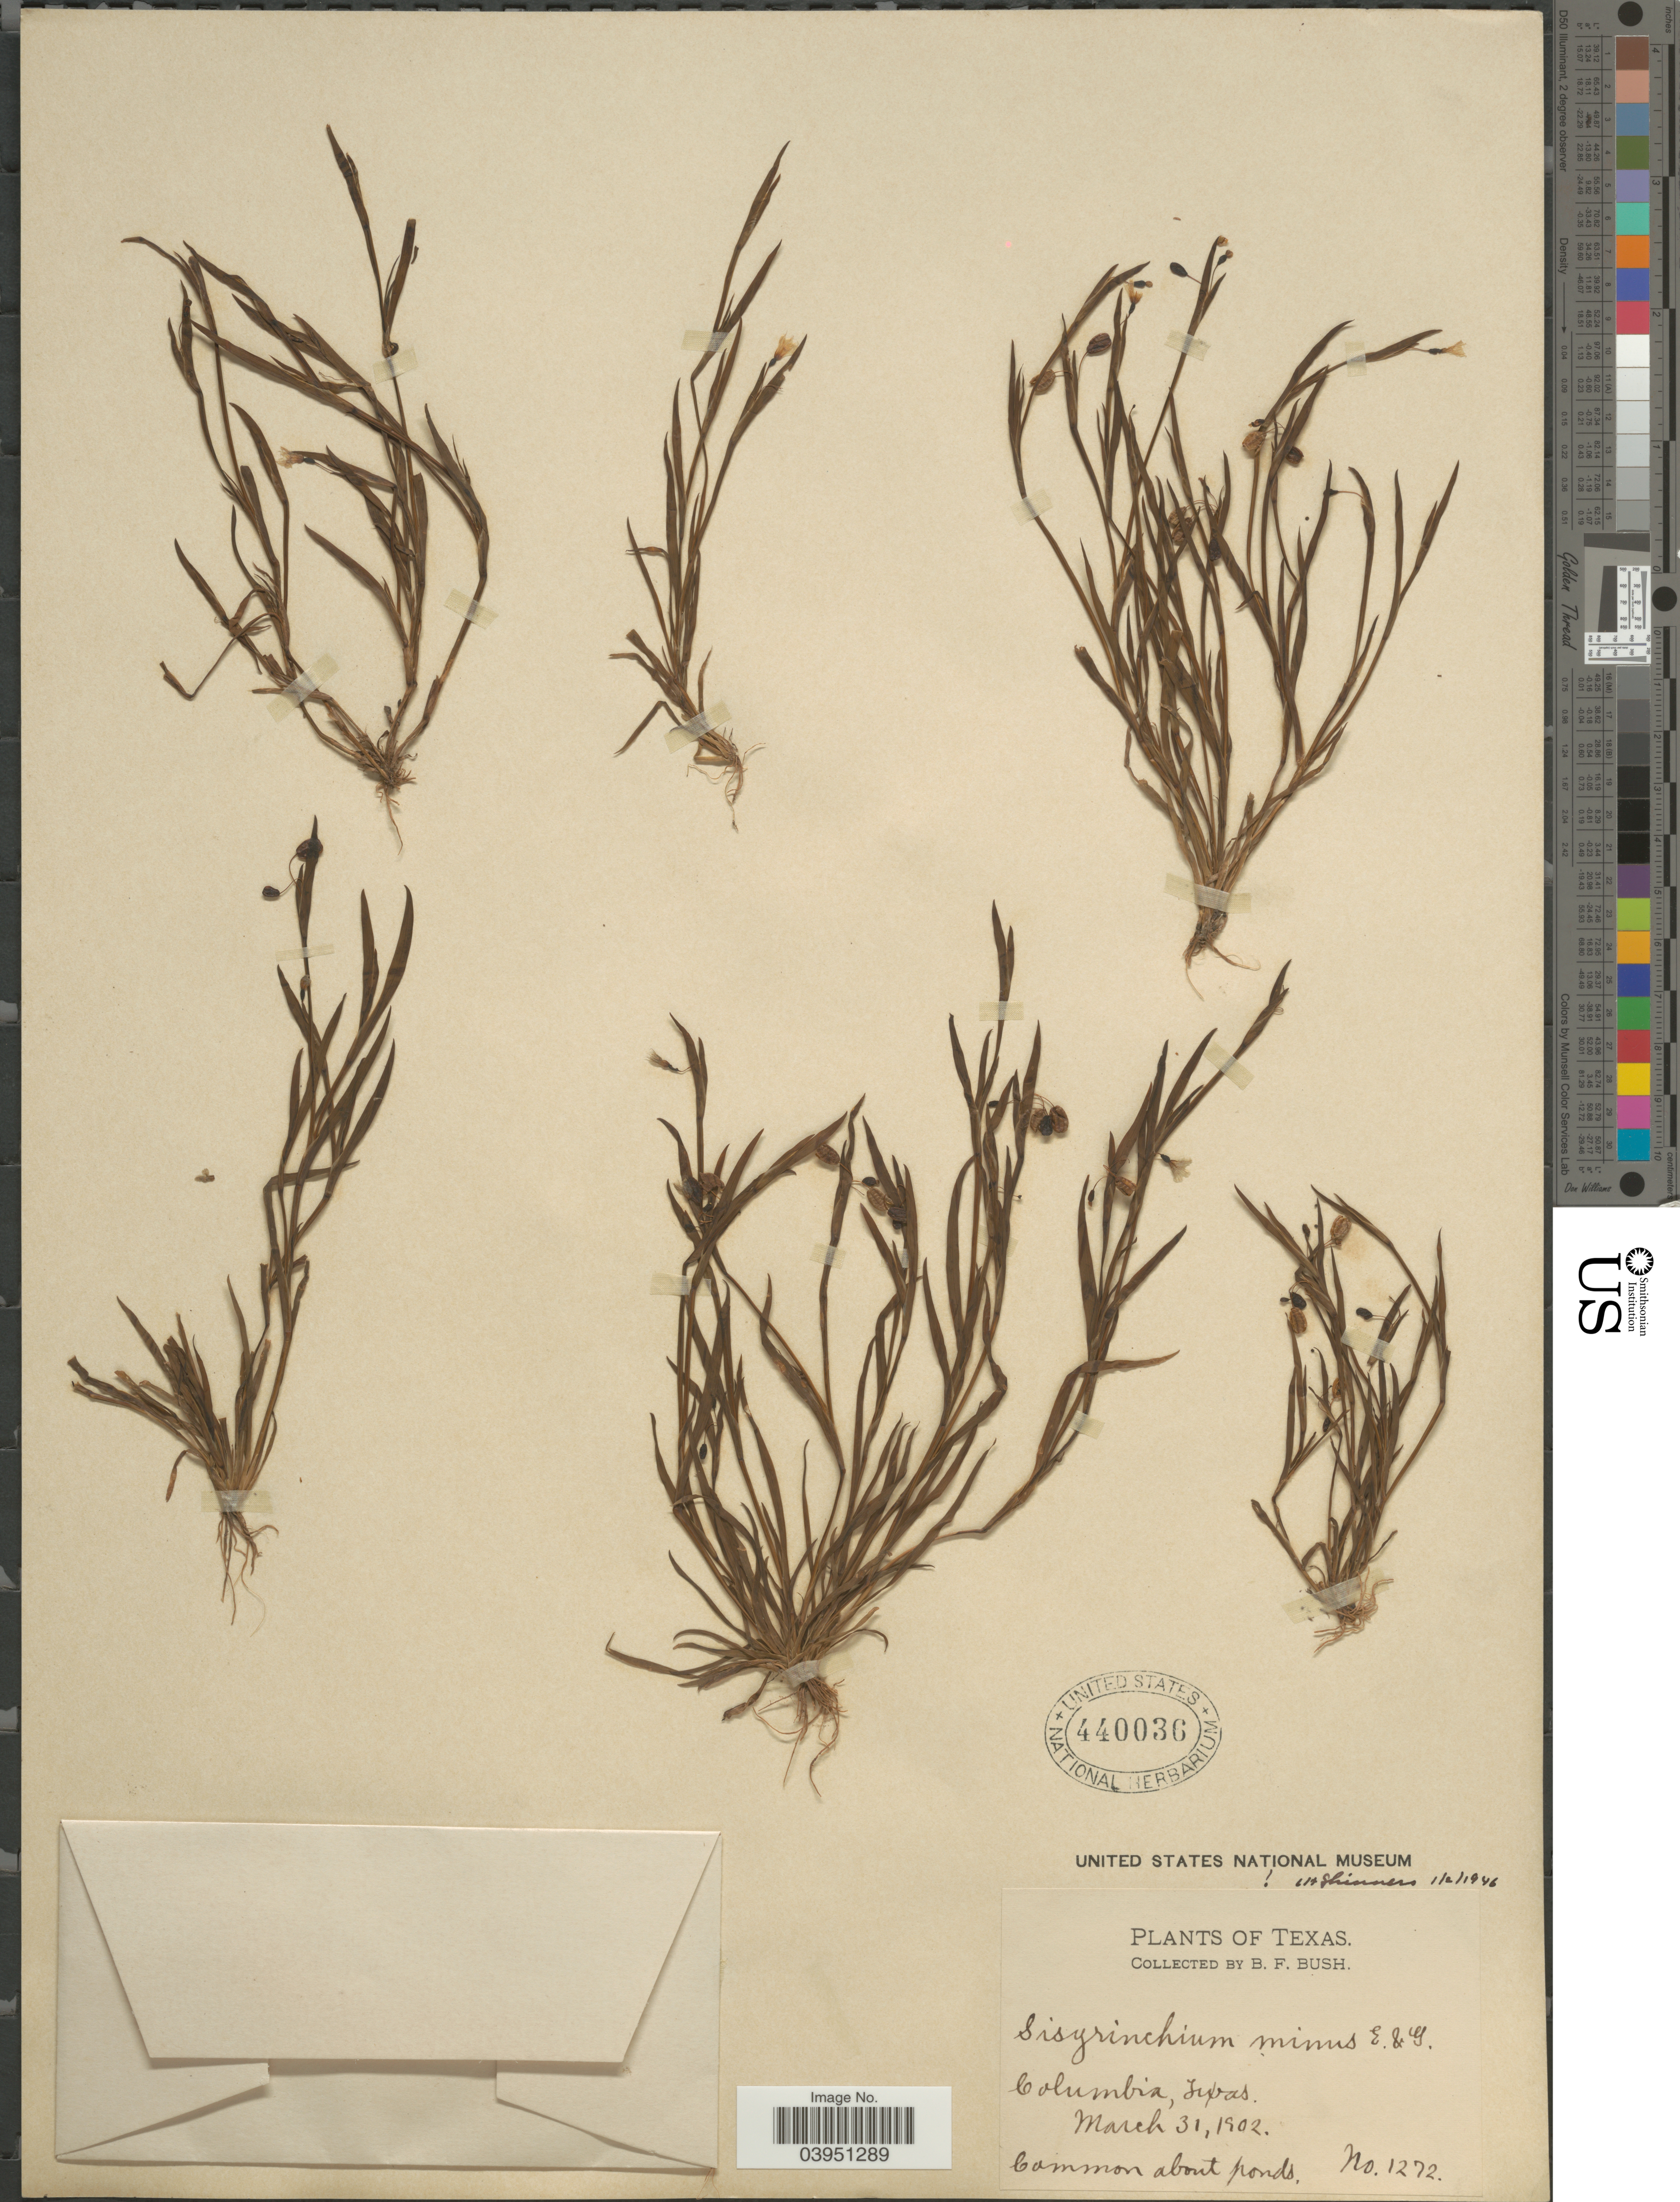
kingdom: Plantae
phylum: Tracheophyta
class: Liliopsida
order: Asparagales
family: Iridaceae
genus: Sisyrinchium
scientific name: Sisyrinchium minus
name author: Engelm. & A. Gray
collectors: B. F. Bush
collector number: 1272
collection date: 1902-03-31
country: United States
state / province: Texas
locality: Columbia, Common about ponds.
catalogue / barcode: US 440036